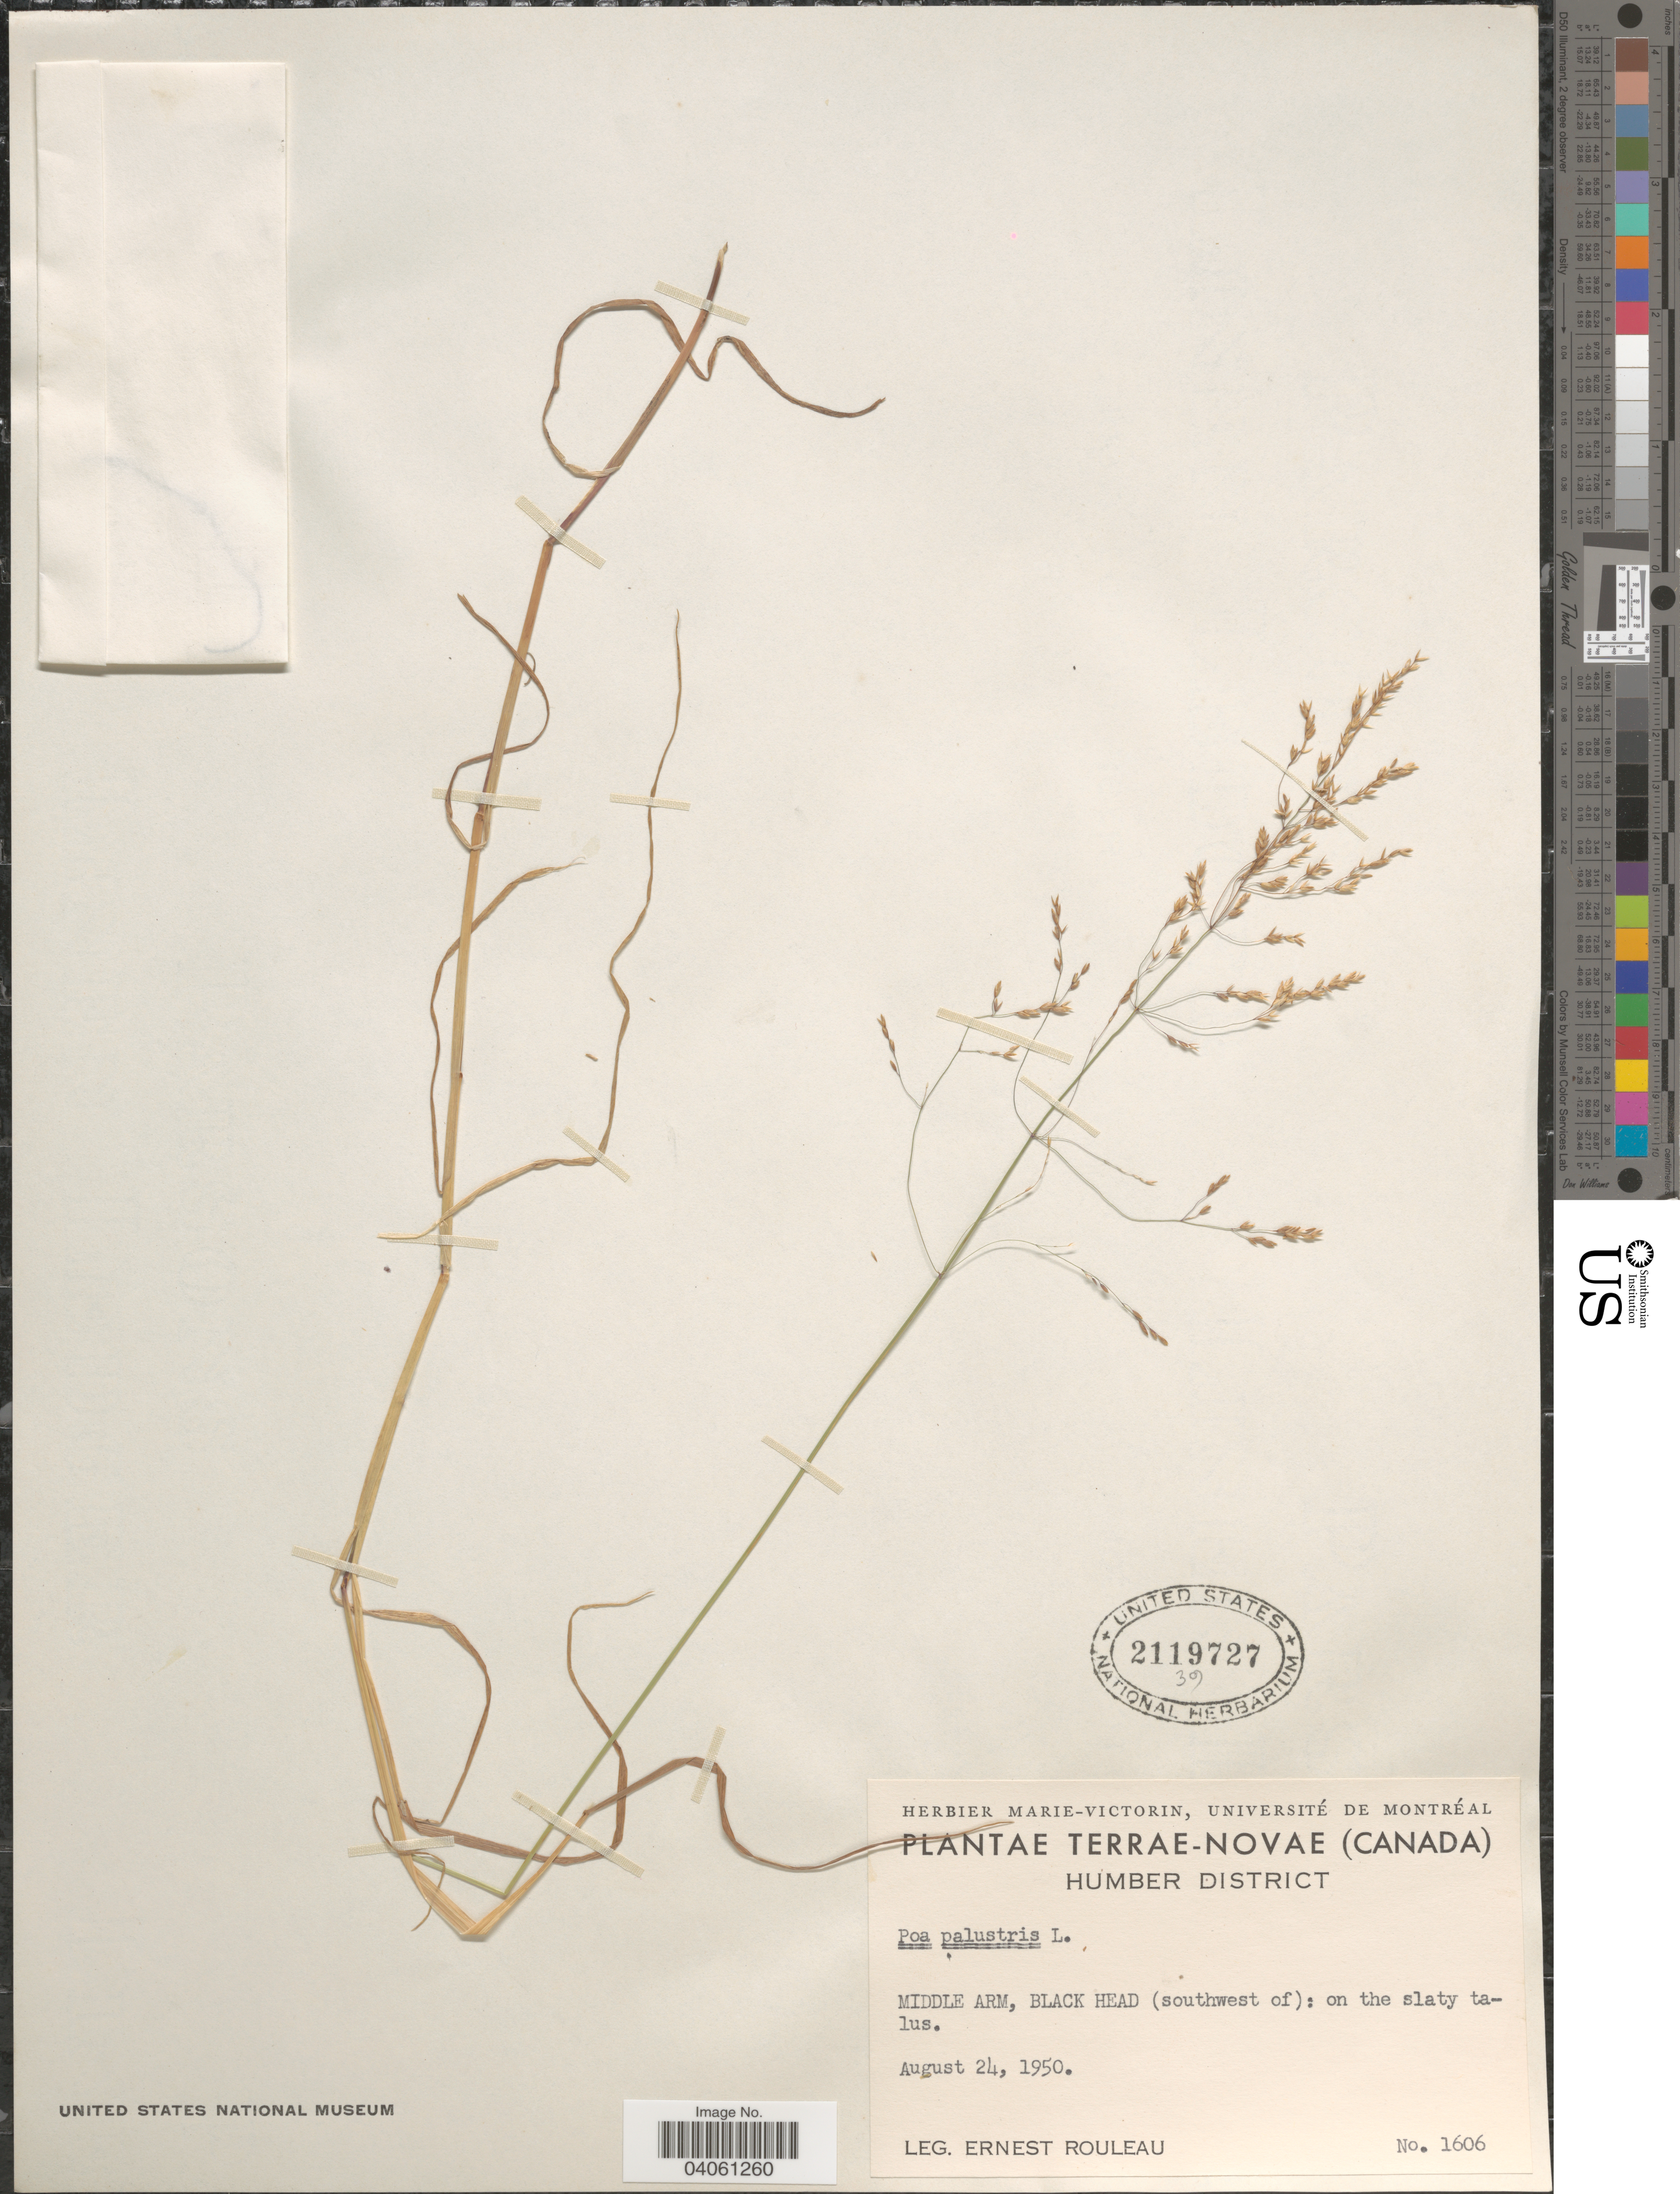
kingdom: Plantae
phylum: Tracheophyta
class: Liliopsida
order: Poales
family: Poaceae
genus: Poa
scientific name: Poa palustris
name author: L.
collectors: J. Rouleau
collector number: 1606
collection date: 1950-08-24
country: Canada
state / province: Newfoundland and Labrador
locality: Terrae-Novae. Humber District. Middle Arm, Black Head (southwest of): on the slaty talus.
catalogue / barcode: US 2119727